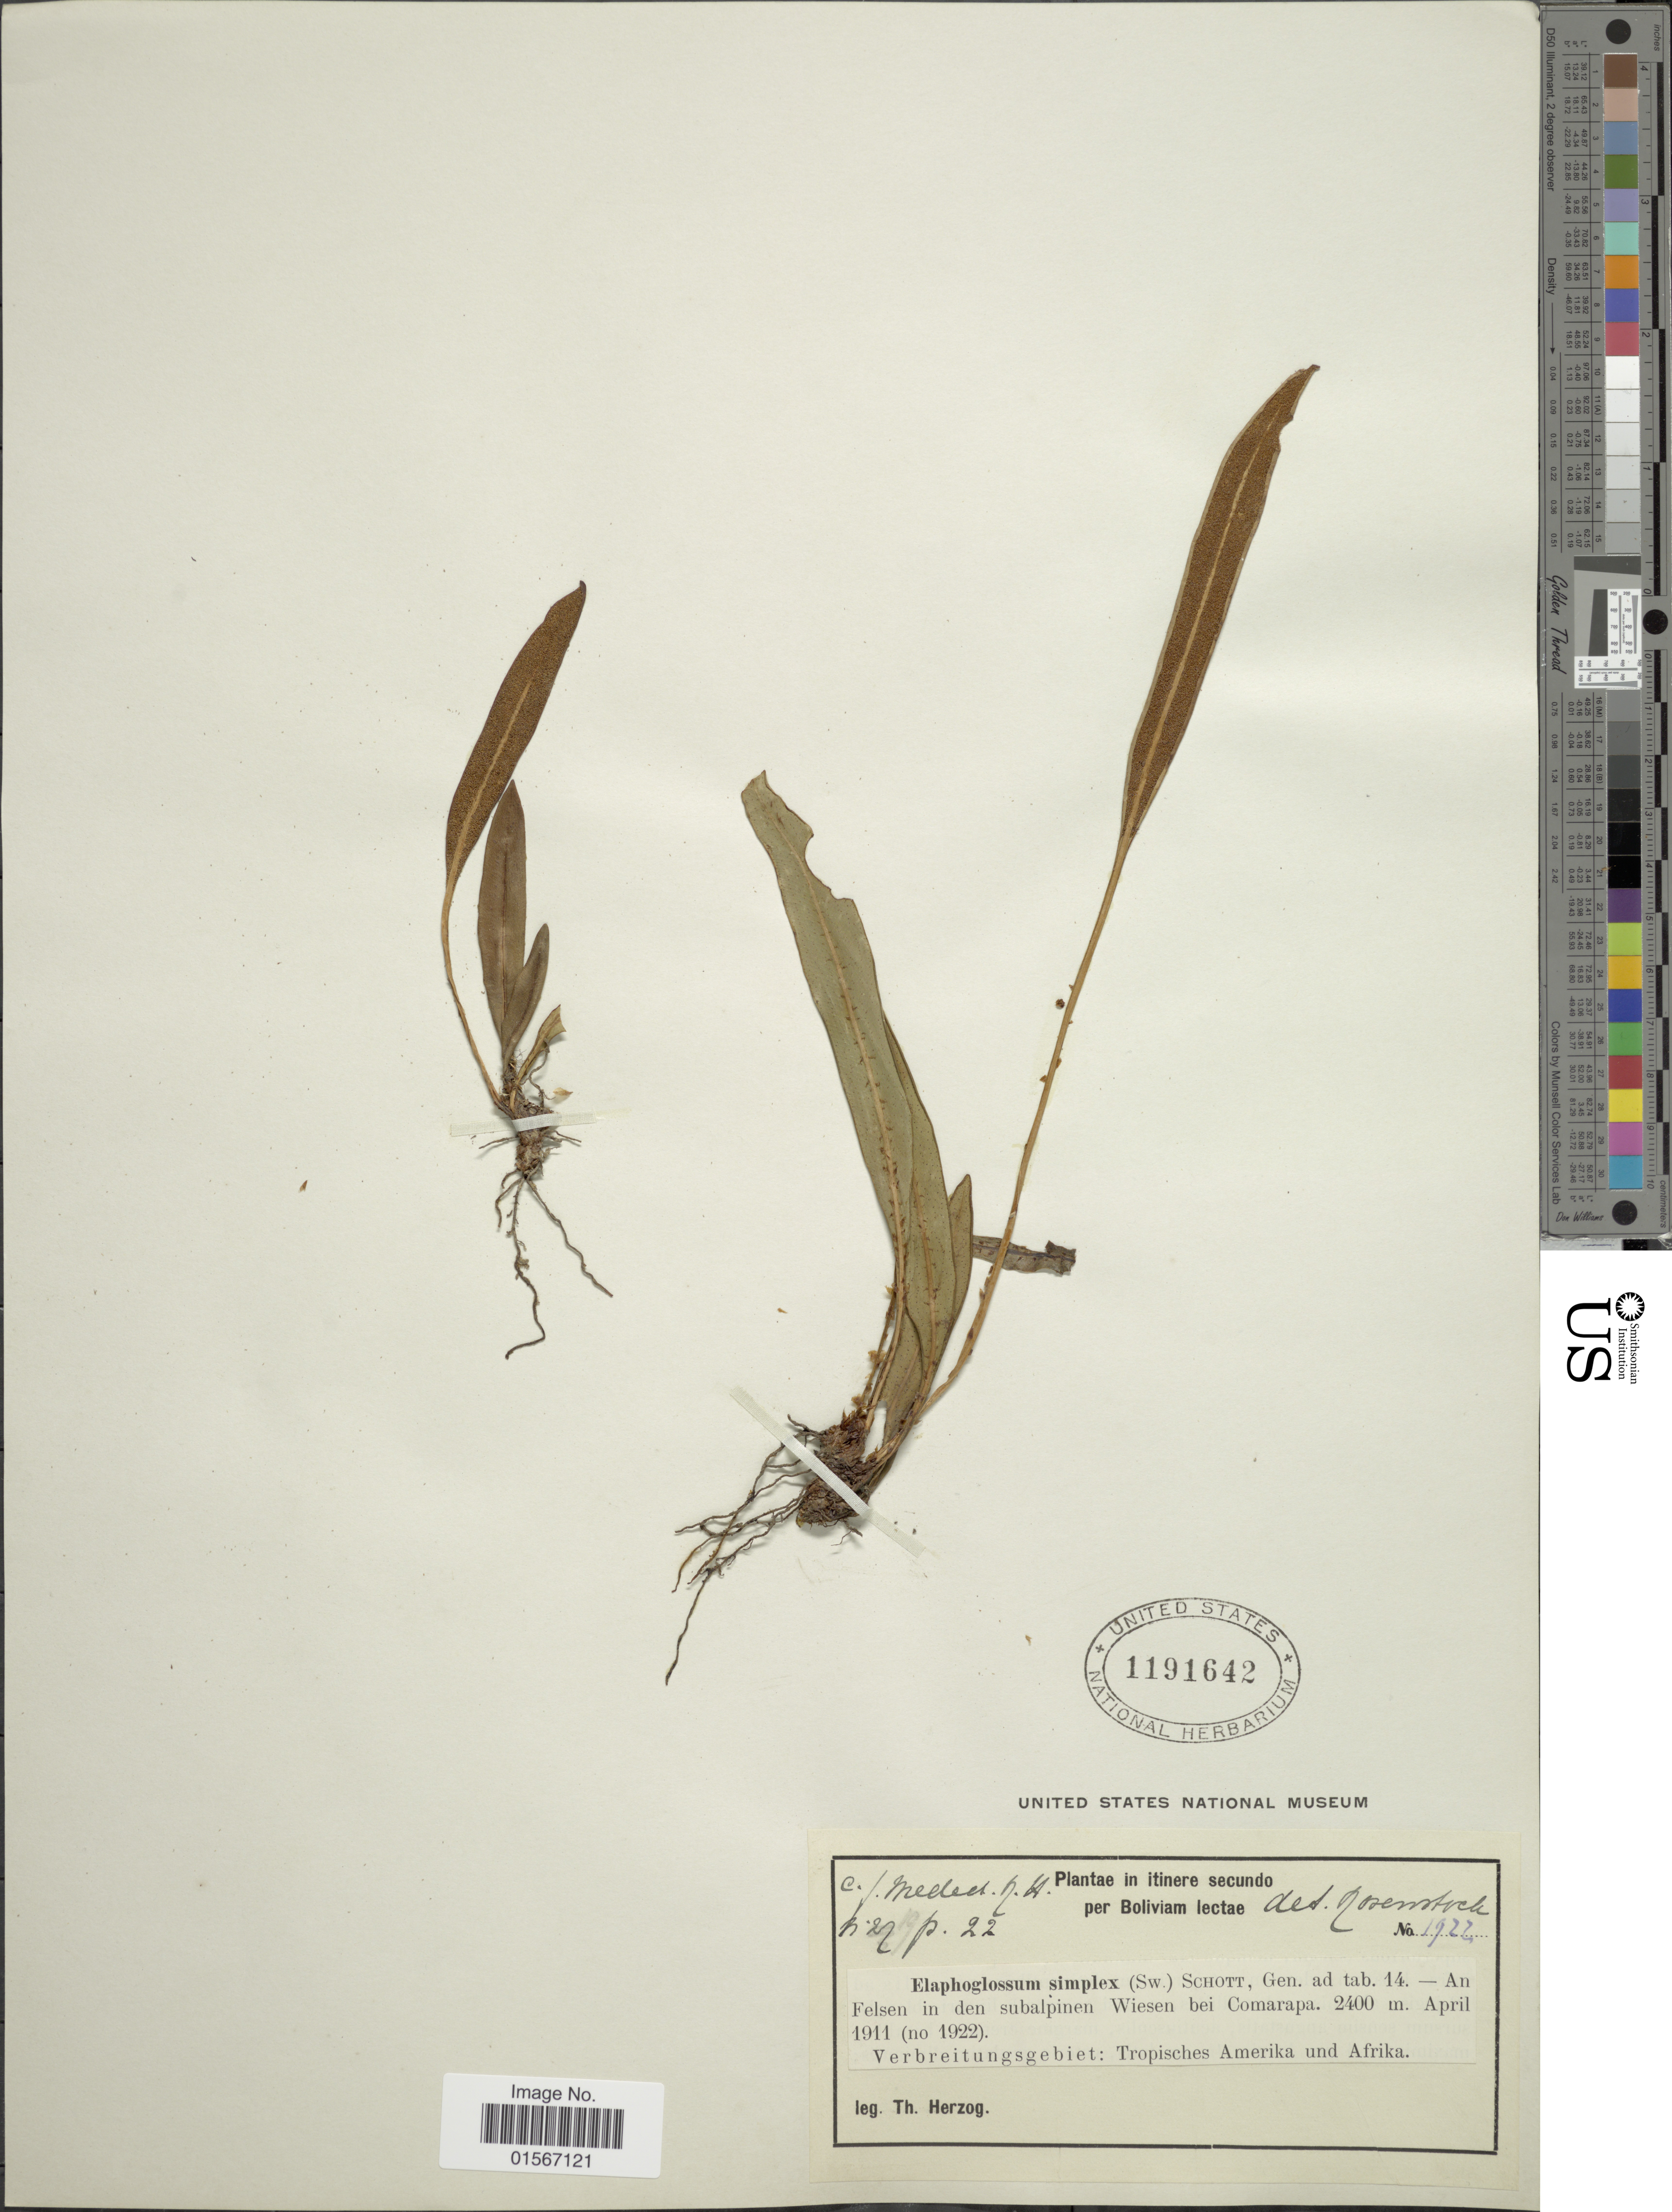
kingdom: Plantae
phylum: Tracheophyta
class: Polypodiopsida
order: Polypodiales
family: Dryopteridaceae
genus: Elaphoglossum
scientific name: Elaphoglossum minutum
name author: (Pohl ex Fée) T. Moore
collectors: T. Herzog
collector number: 1922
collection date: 1911-04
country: Bolivia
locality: An Felsen in den subalpinen Wiesen bei Comarapa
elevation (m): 2400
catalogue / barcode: US 1191642